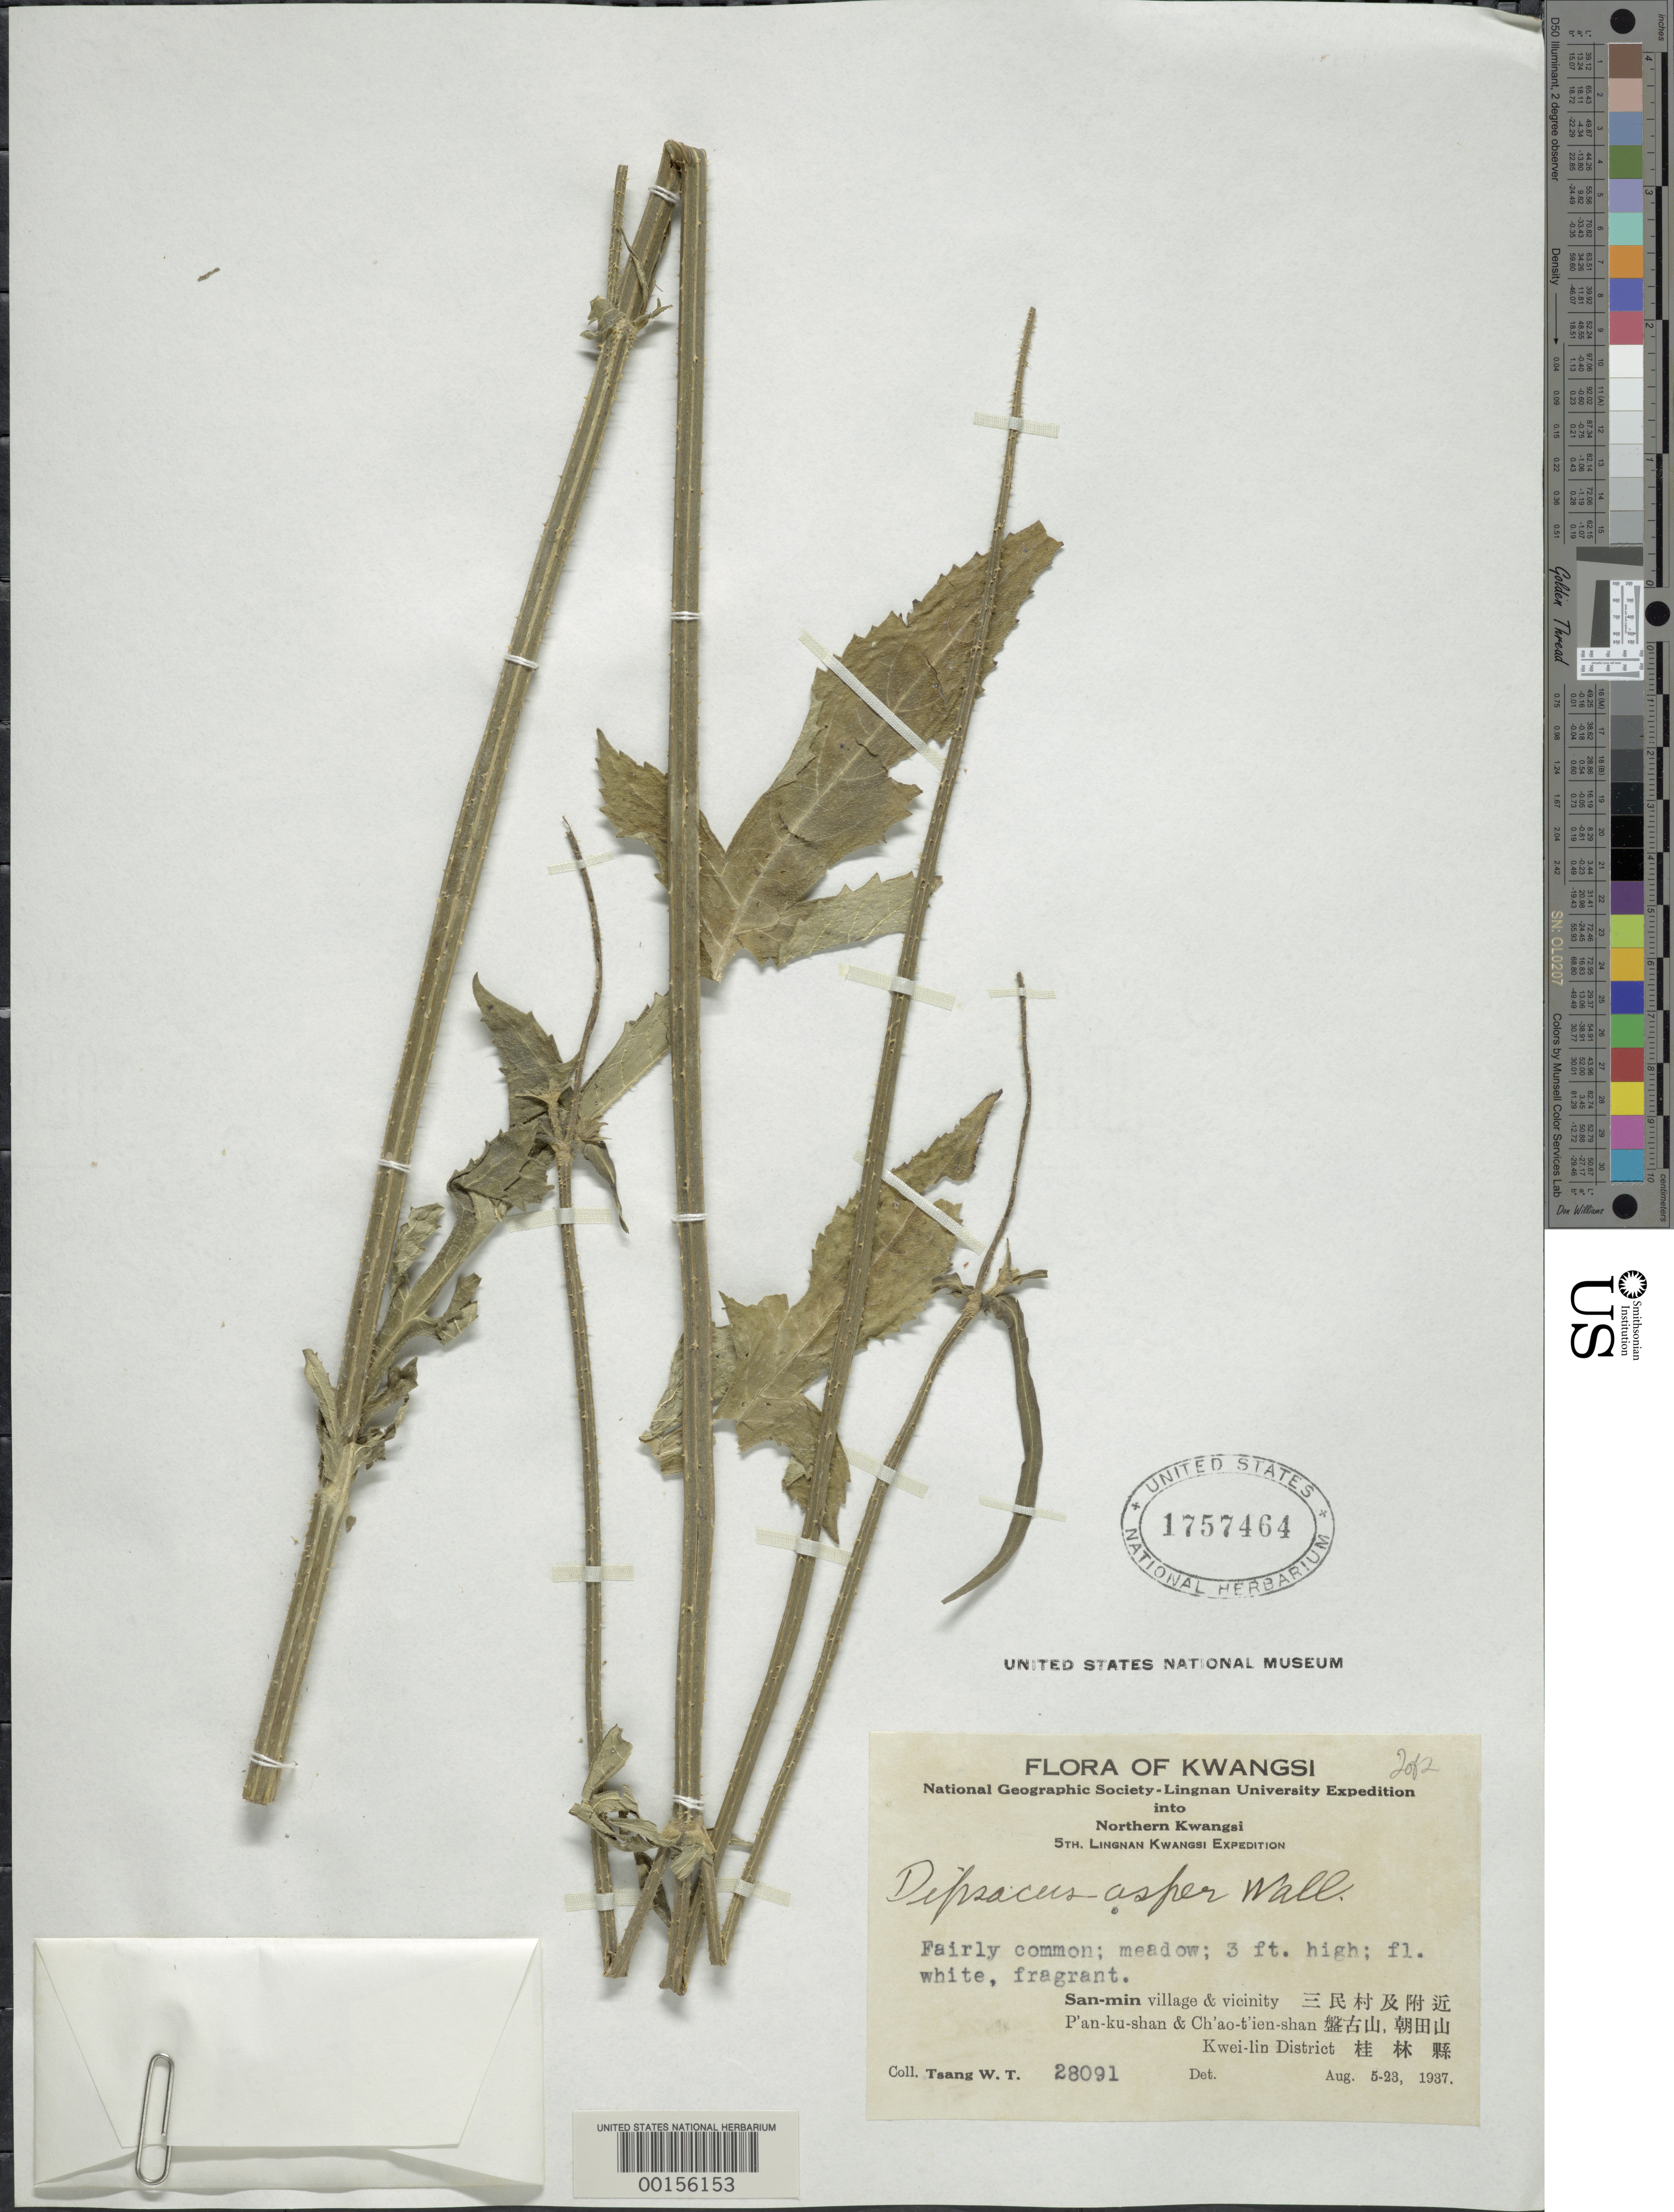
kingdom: Plantae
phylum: Tracheophyta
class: Magnoliopsida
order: Dipsacales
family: Caprifoliaceae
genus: Dipsacus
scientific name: Dipsacus asper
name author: Wall.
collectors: W. T. Tsang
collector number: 28091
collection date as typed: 05 Aug 1937 to 23 Aug 1937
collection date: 1937-08-05/1937-08-23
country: China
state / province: Guangxi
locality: San-min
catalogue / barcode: US 1757464